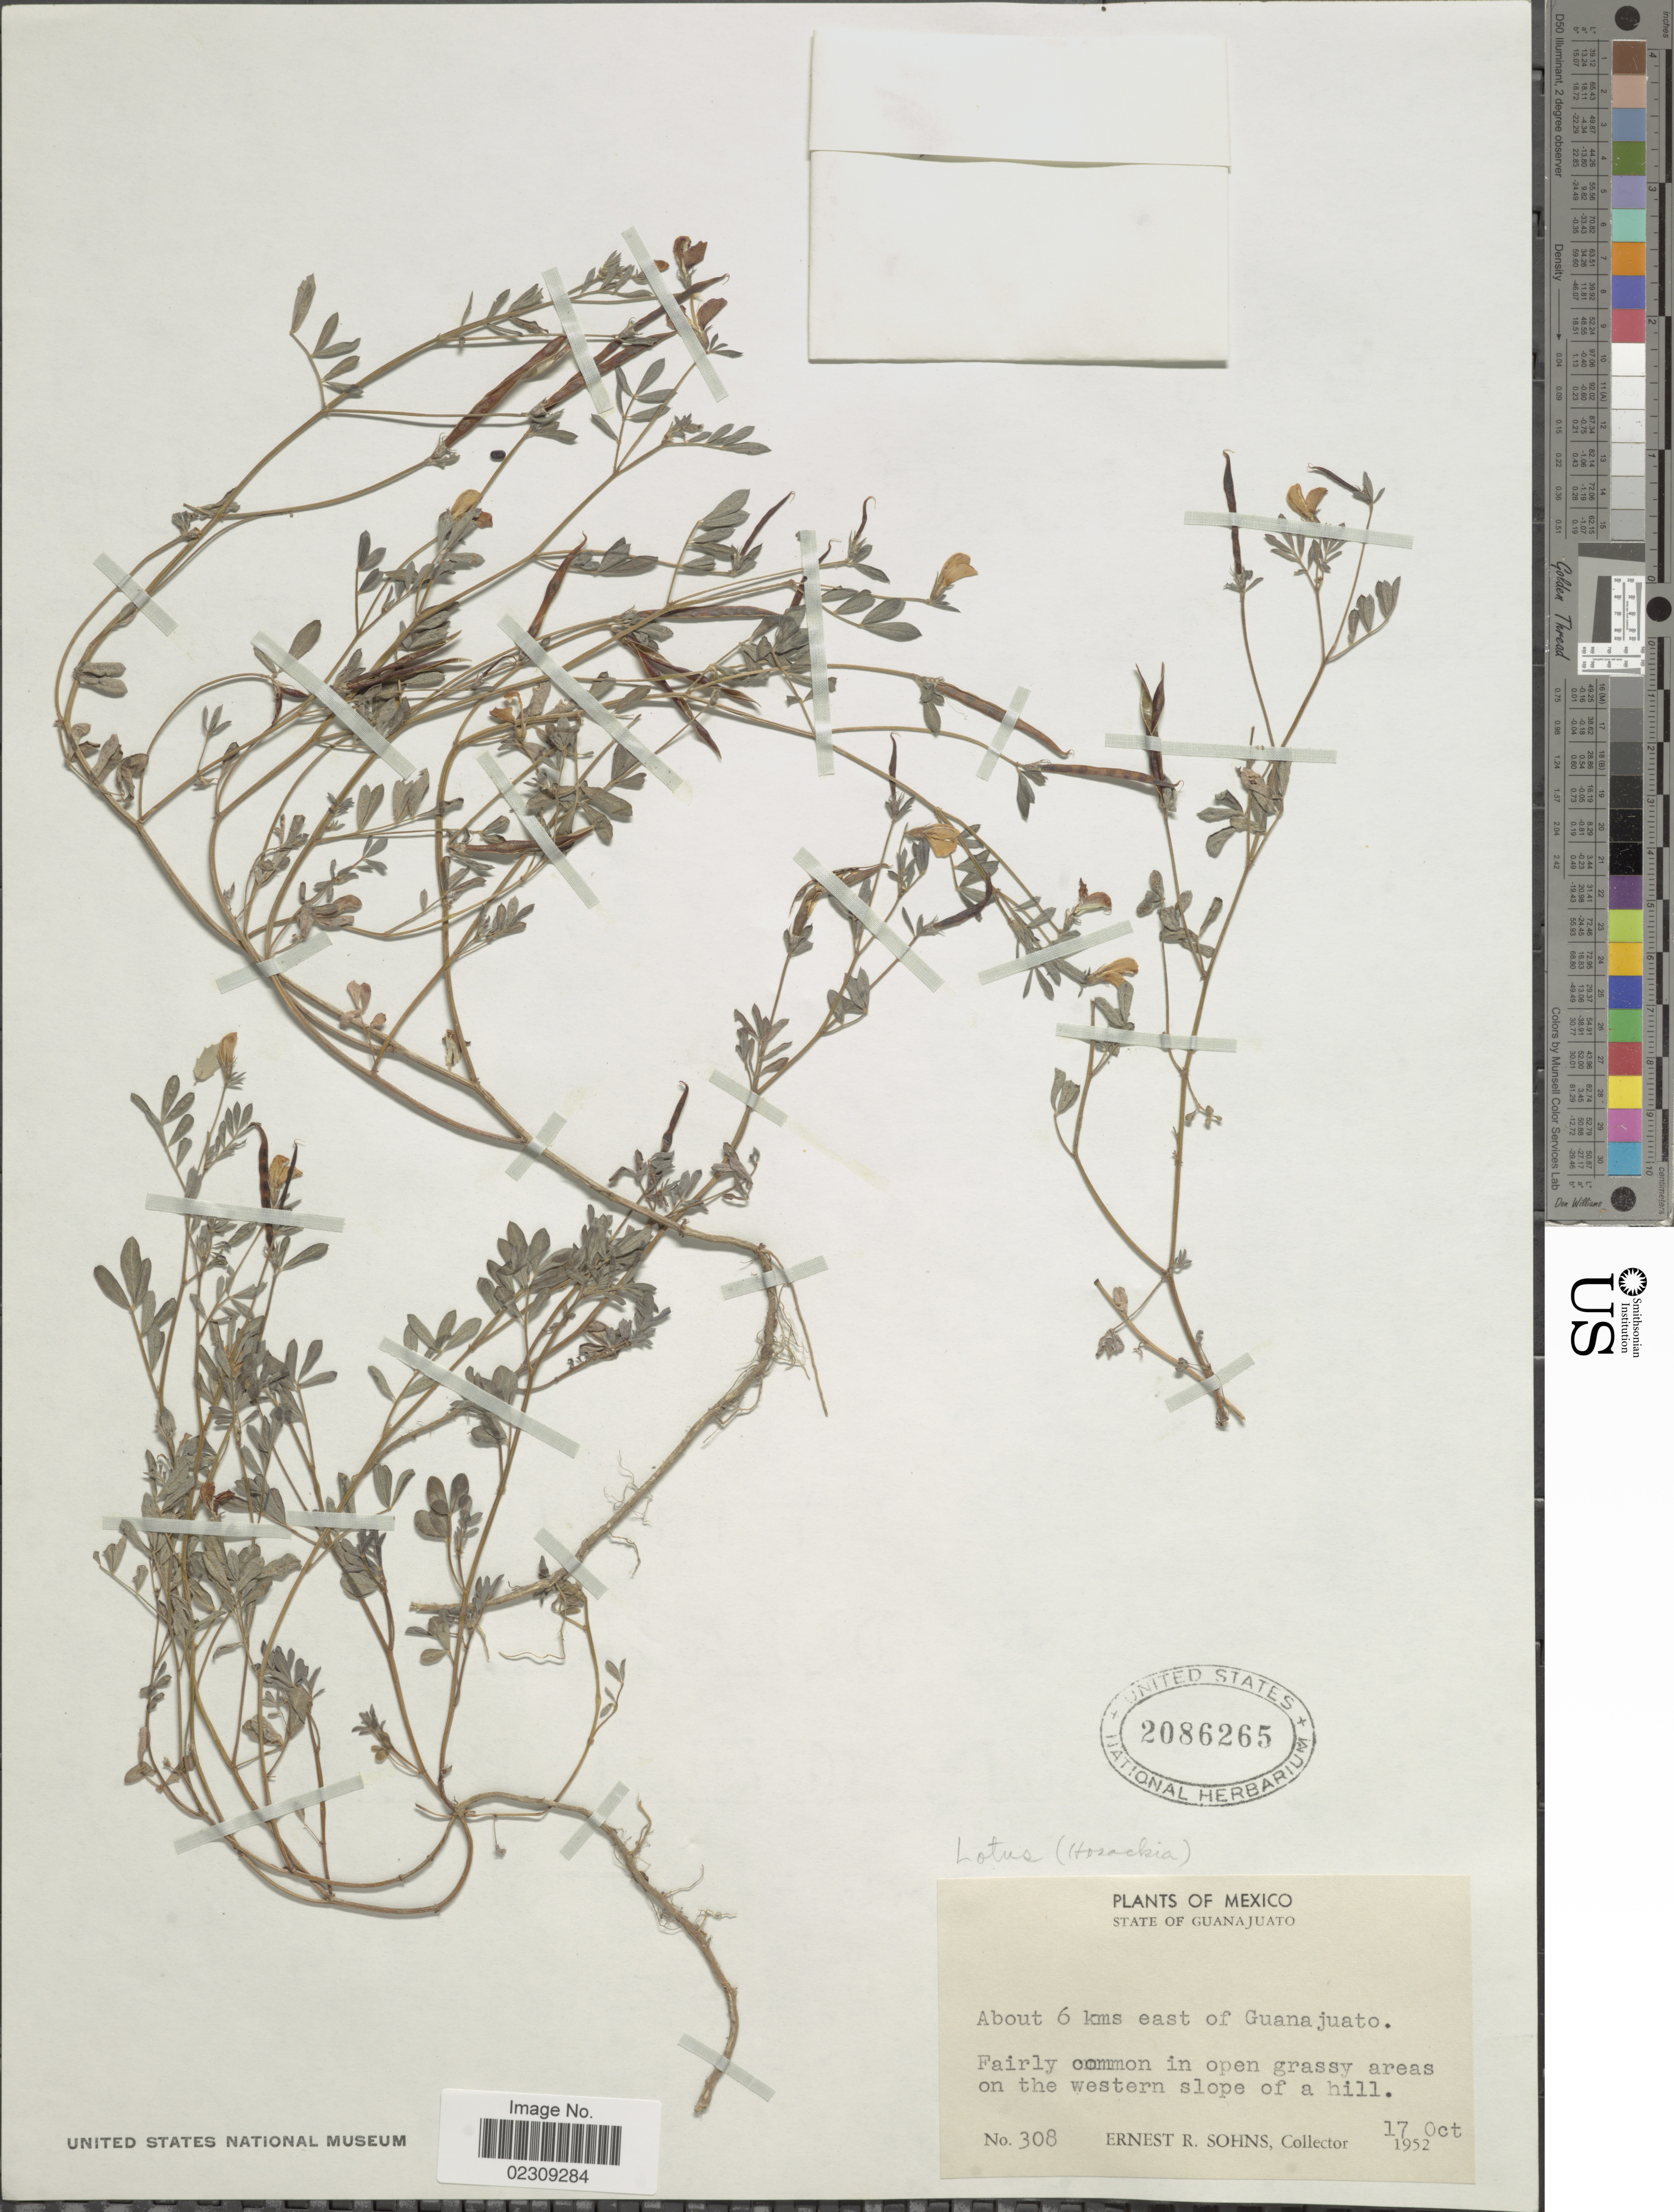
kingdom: Plantae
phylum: Tracheophyta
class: Magnoliopsida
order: Fabales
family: Fabaceae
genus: Hosackia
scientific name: Hosackia sp.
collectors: E. R. Sohns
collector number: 308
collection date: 1952-10-17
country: Mexico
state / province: Guanajuato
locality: About 6 kms east of Guanajuato, Fairly common in open grassy areas on the western slope of a hill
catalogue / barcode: US 2086265